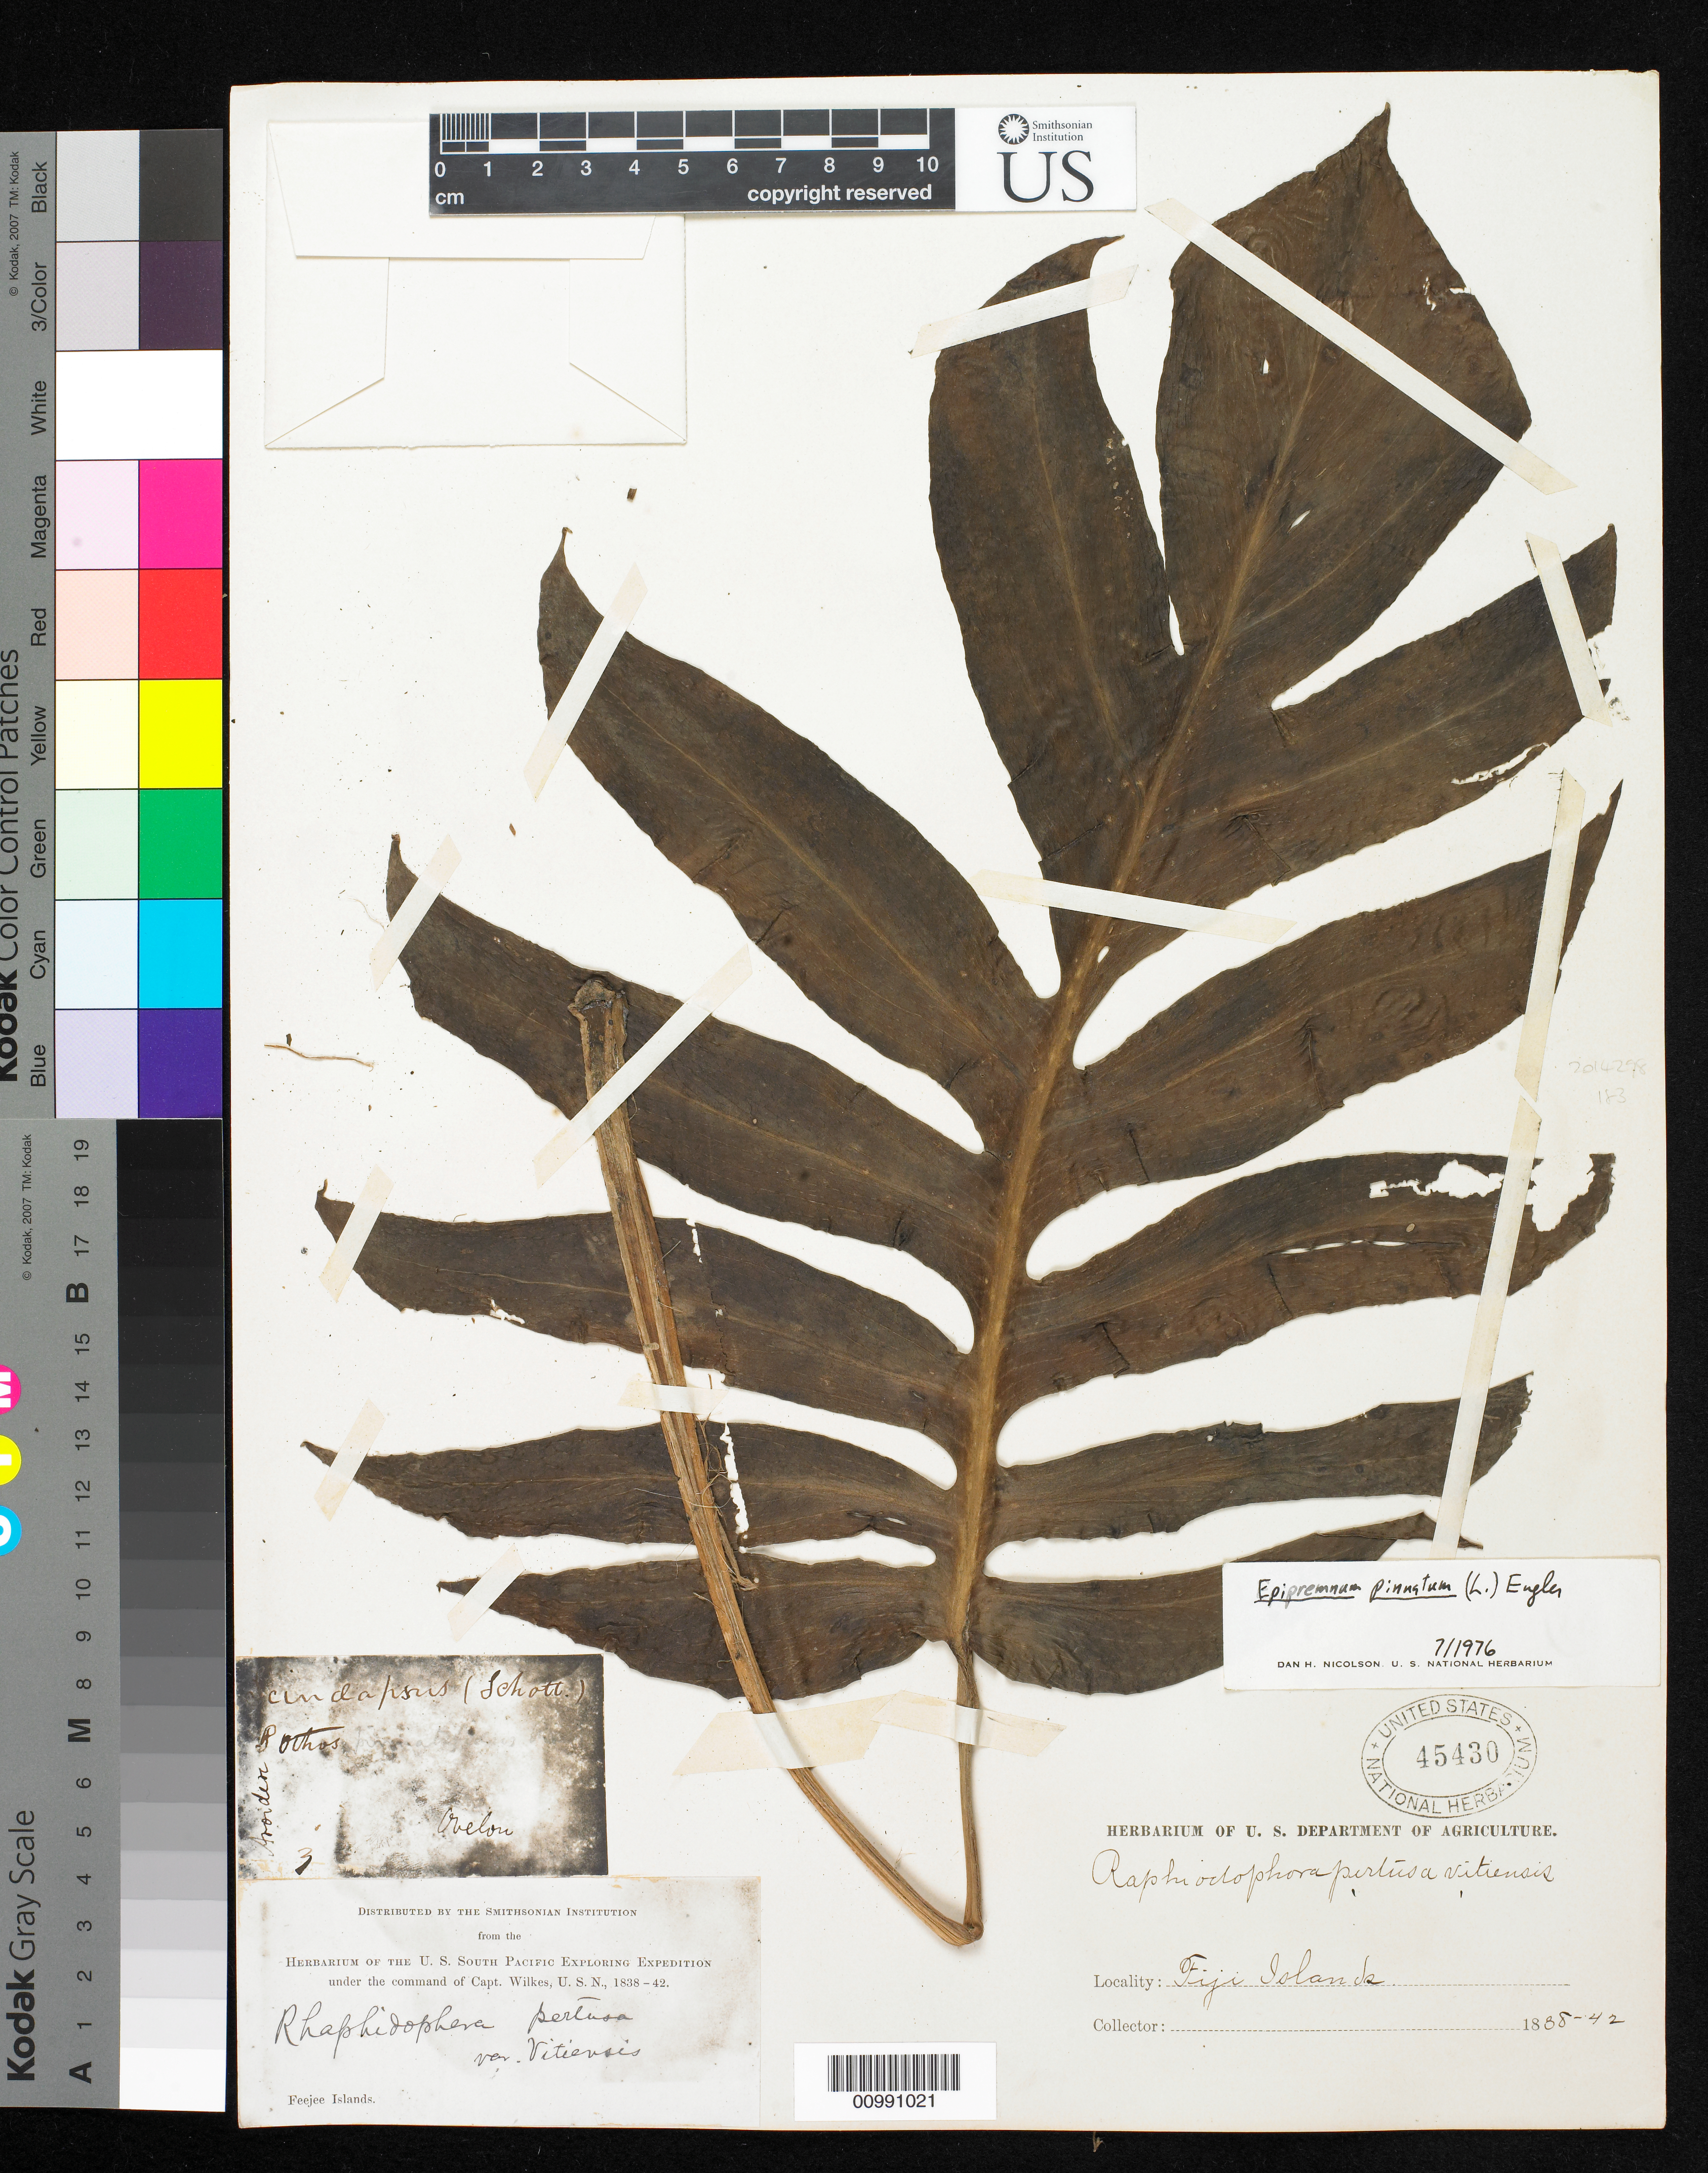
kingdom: Plantae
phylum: Tracheophyta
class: Liliopsida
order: Alismatales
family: Araceae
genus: Epipremnum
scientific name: Epipremnum pinnatum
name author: (L.) Engl.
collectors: Wilkes Explor. Exped.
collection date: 1838/1842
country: Fiji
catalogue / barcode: US 45430